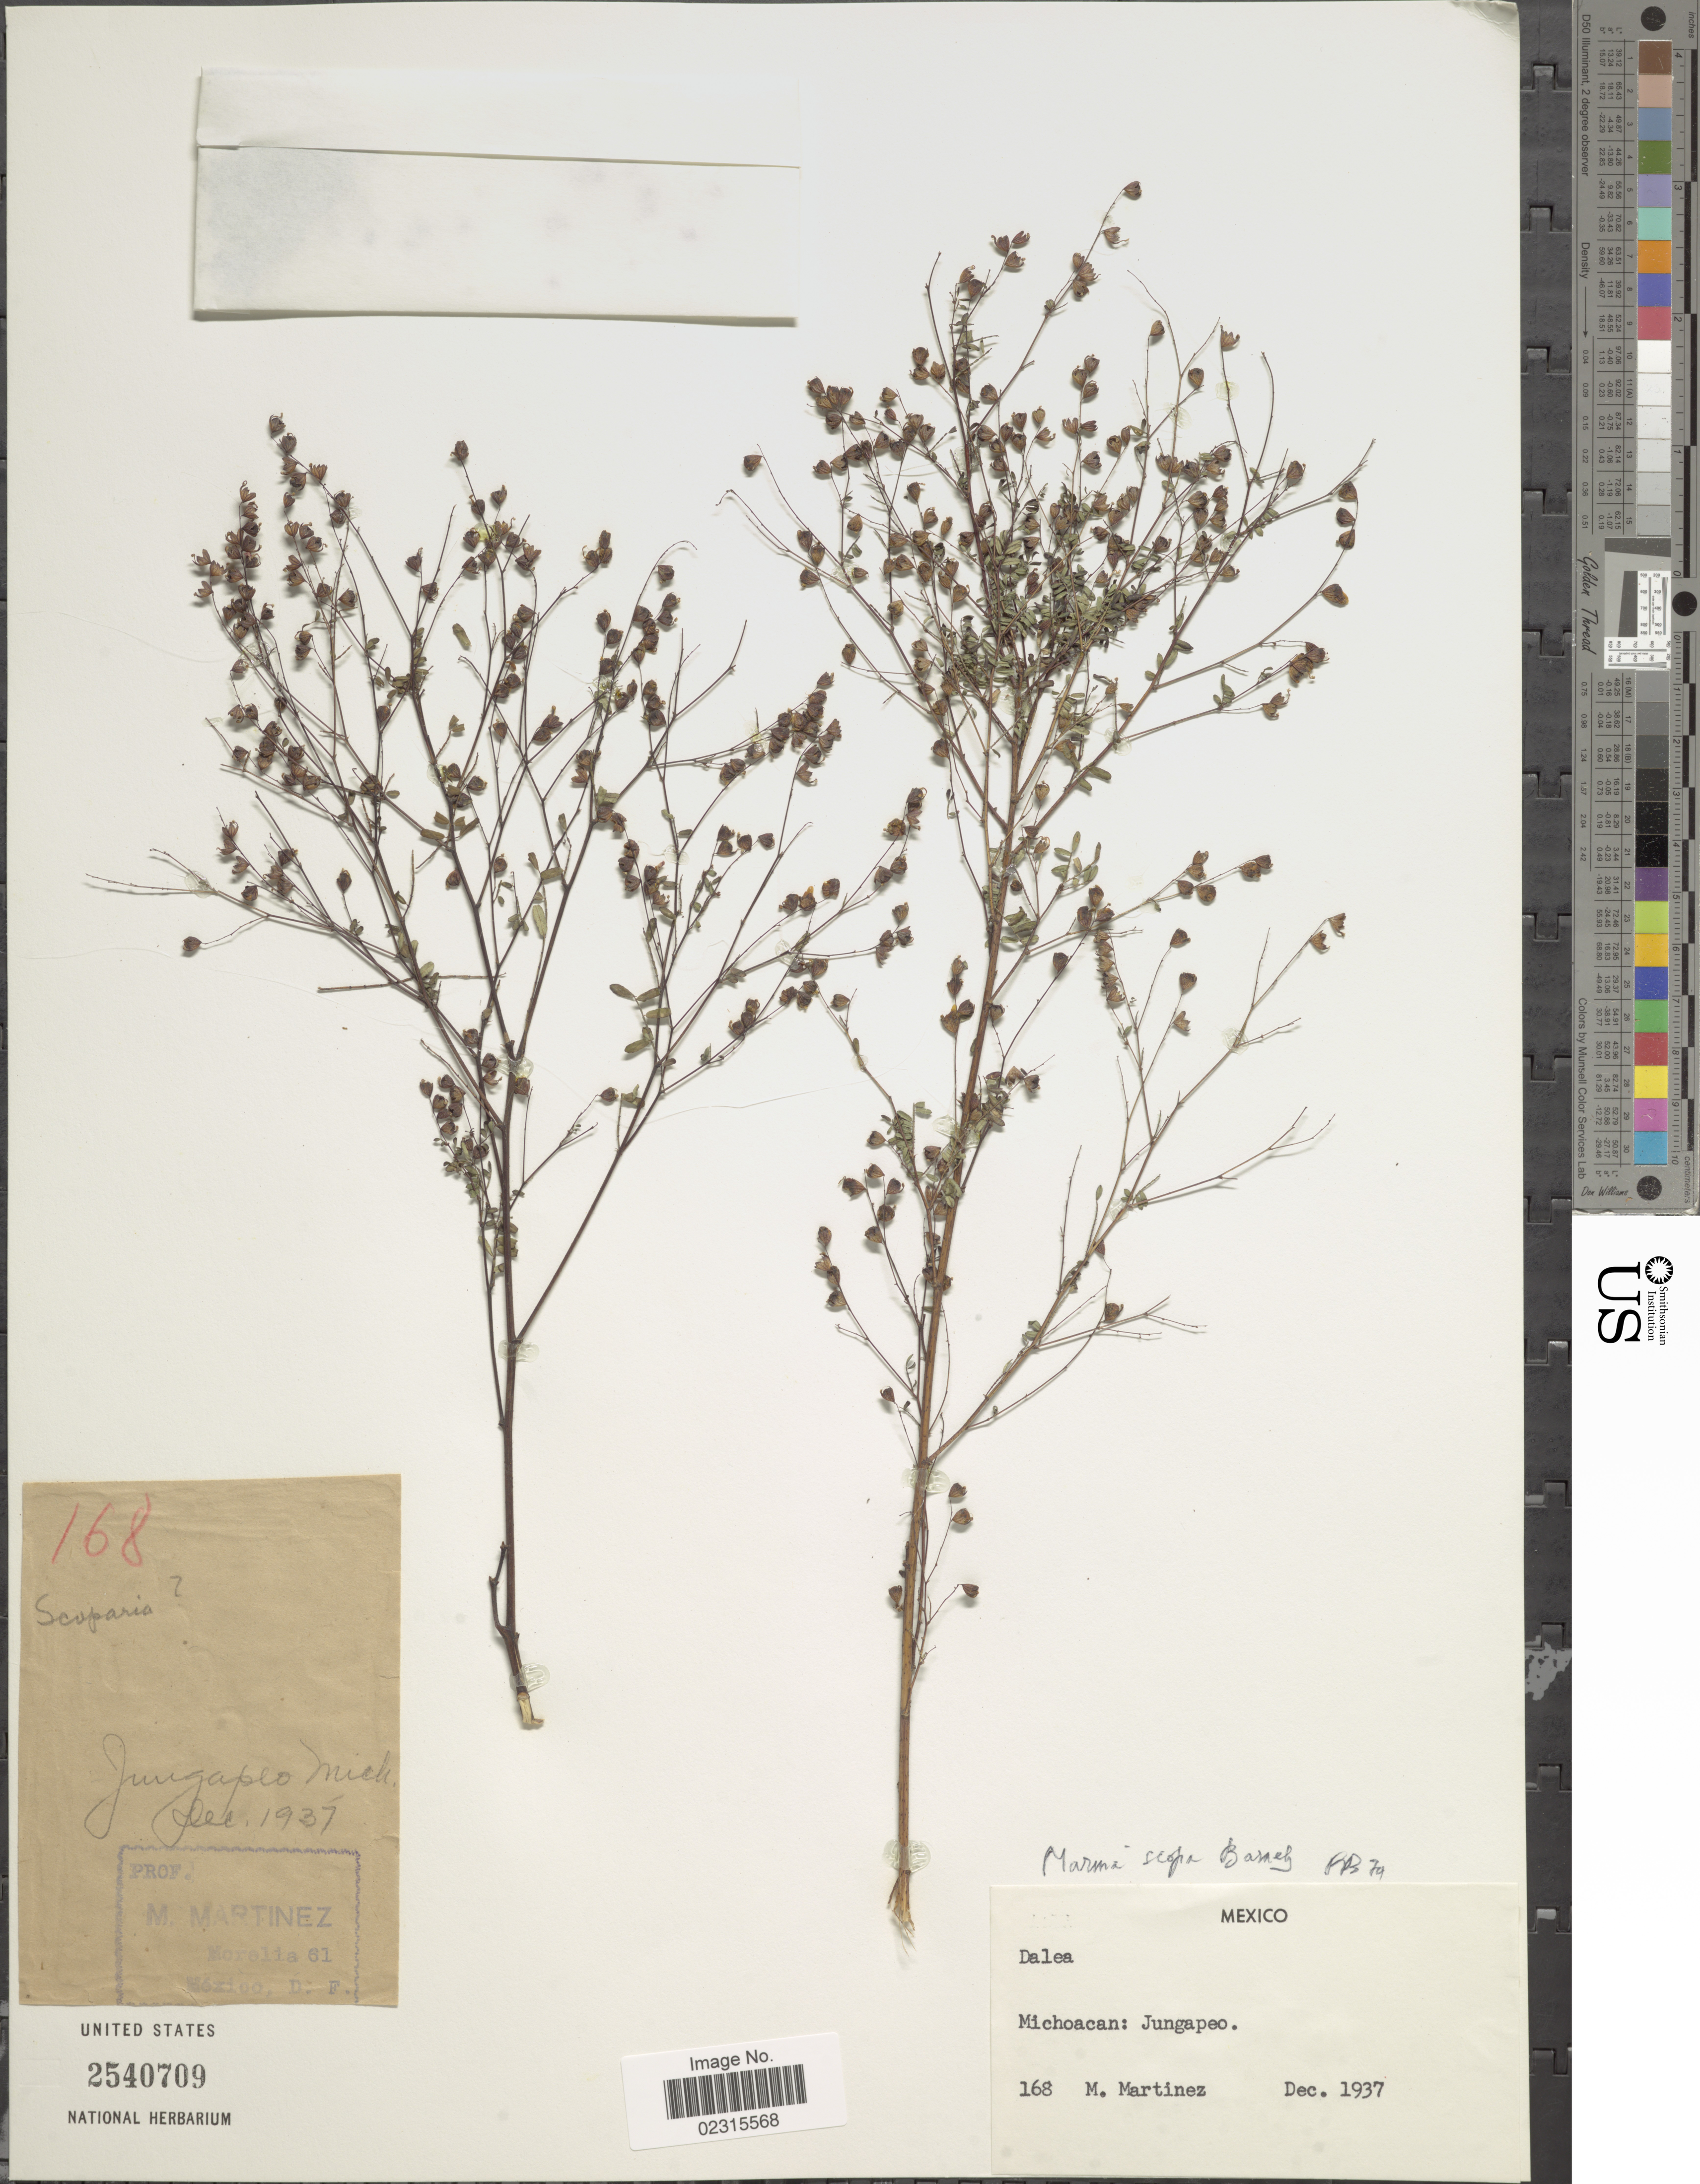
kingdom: Plantae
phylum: Tracheophyta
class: Magnoliopsida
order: Fabales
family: Fabaceae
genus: Marina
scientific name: Marina scopa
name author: Barneby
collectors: M. Martinez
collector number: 168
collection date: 1937-12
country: Mexico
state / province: Michoacán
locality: Michoacan: Jungapeo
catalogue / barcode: US 254709